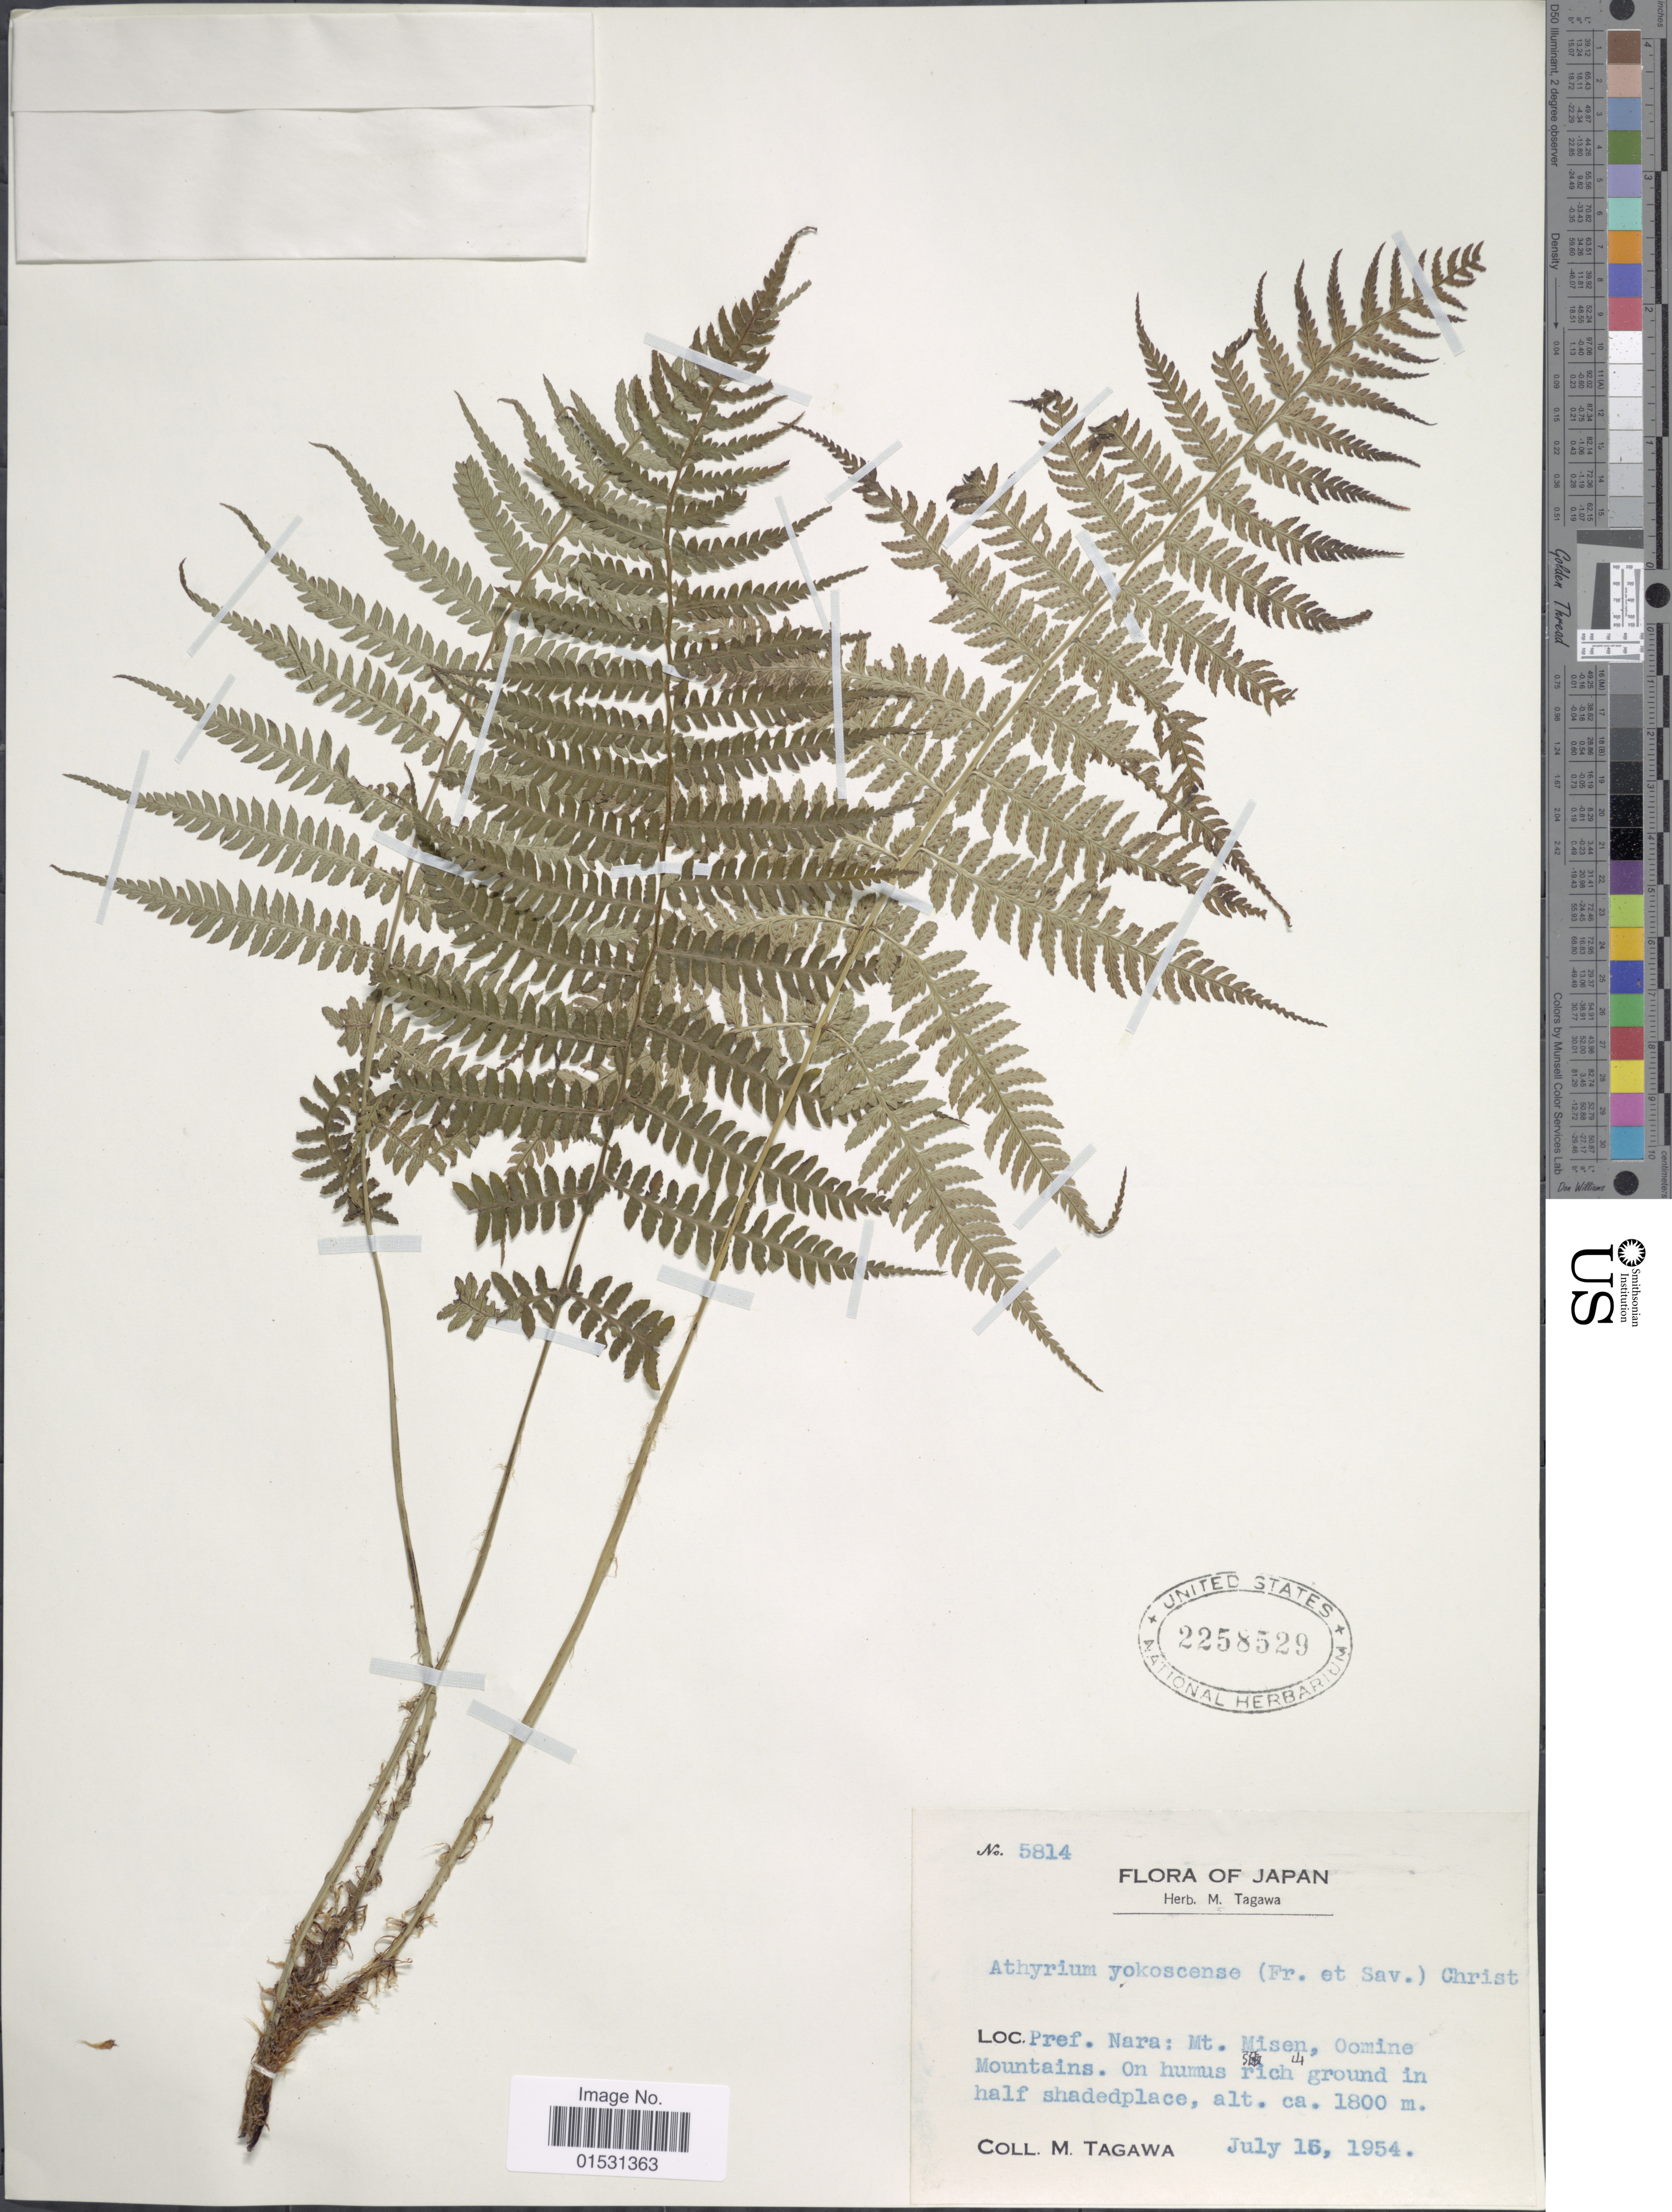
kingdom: Plantae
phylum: Tracheophyta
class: Polypodiopsida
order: Polypodiales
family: Athyriaceae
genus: Athyrium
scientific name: Athyrium yokoscense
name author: (Franch. & Sav.) Christ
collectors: M. Tagawa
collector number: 5814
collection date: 1954-07-16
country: Japan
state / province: Nara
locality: Pref. Nara: Mt. Misen, Oomine Mountains.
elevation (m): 1800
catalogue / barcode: US 2258529